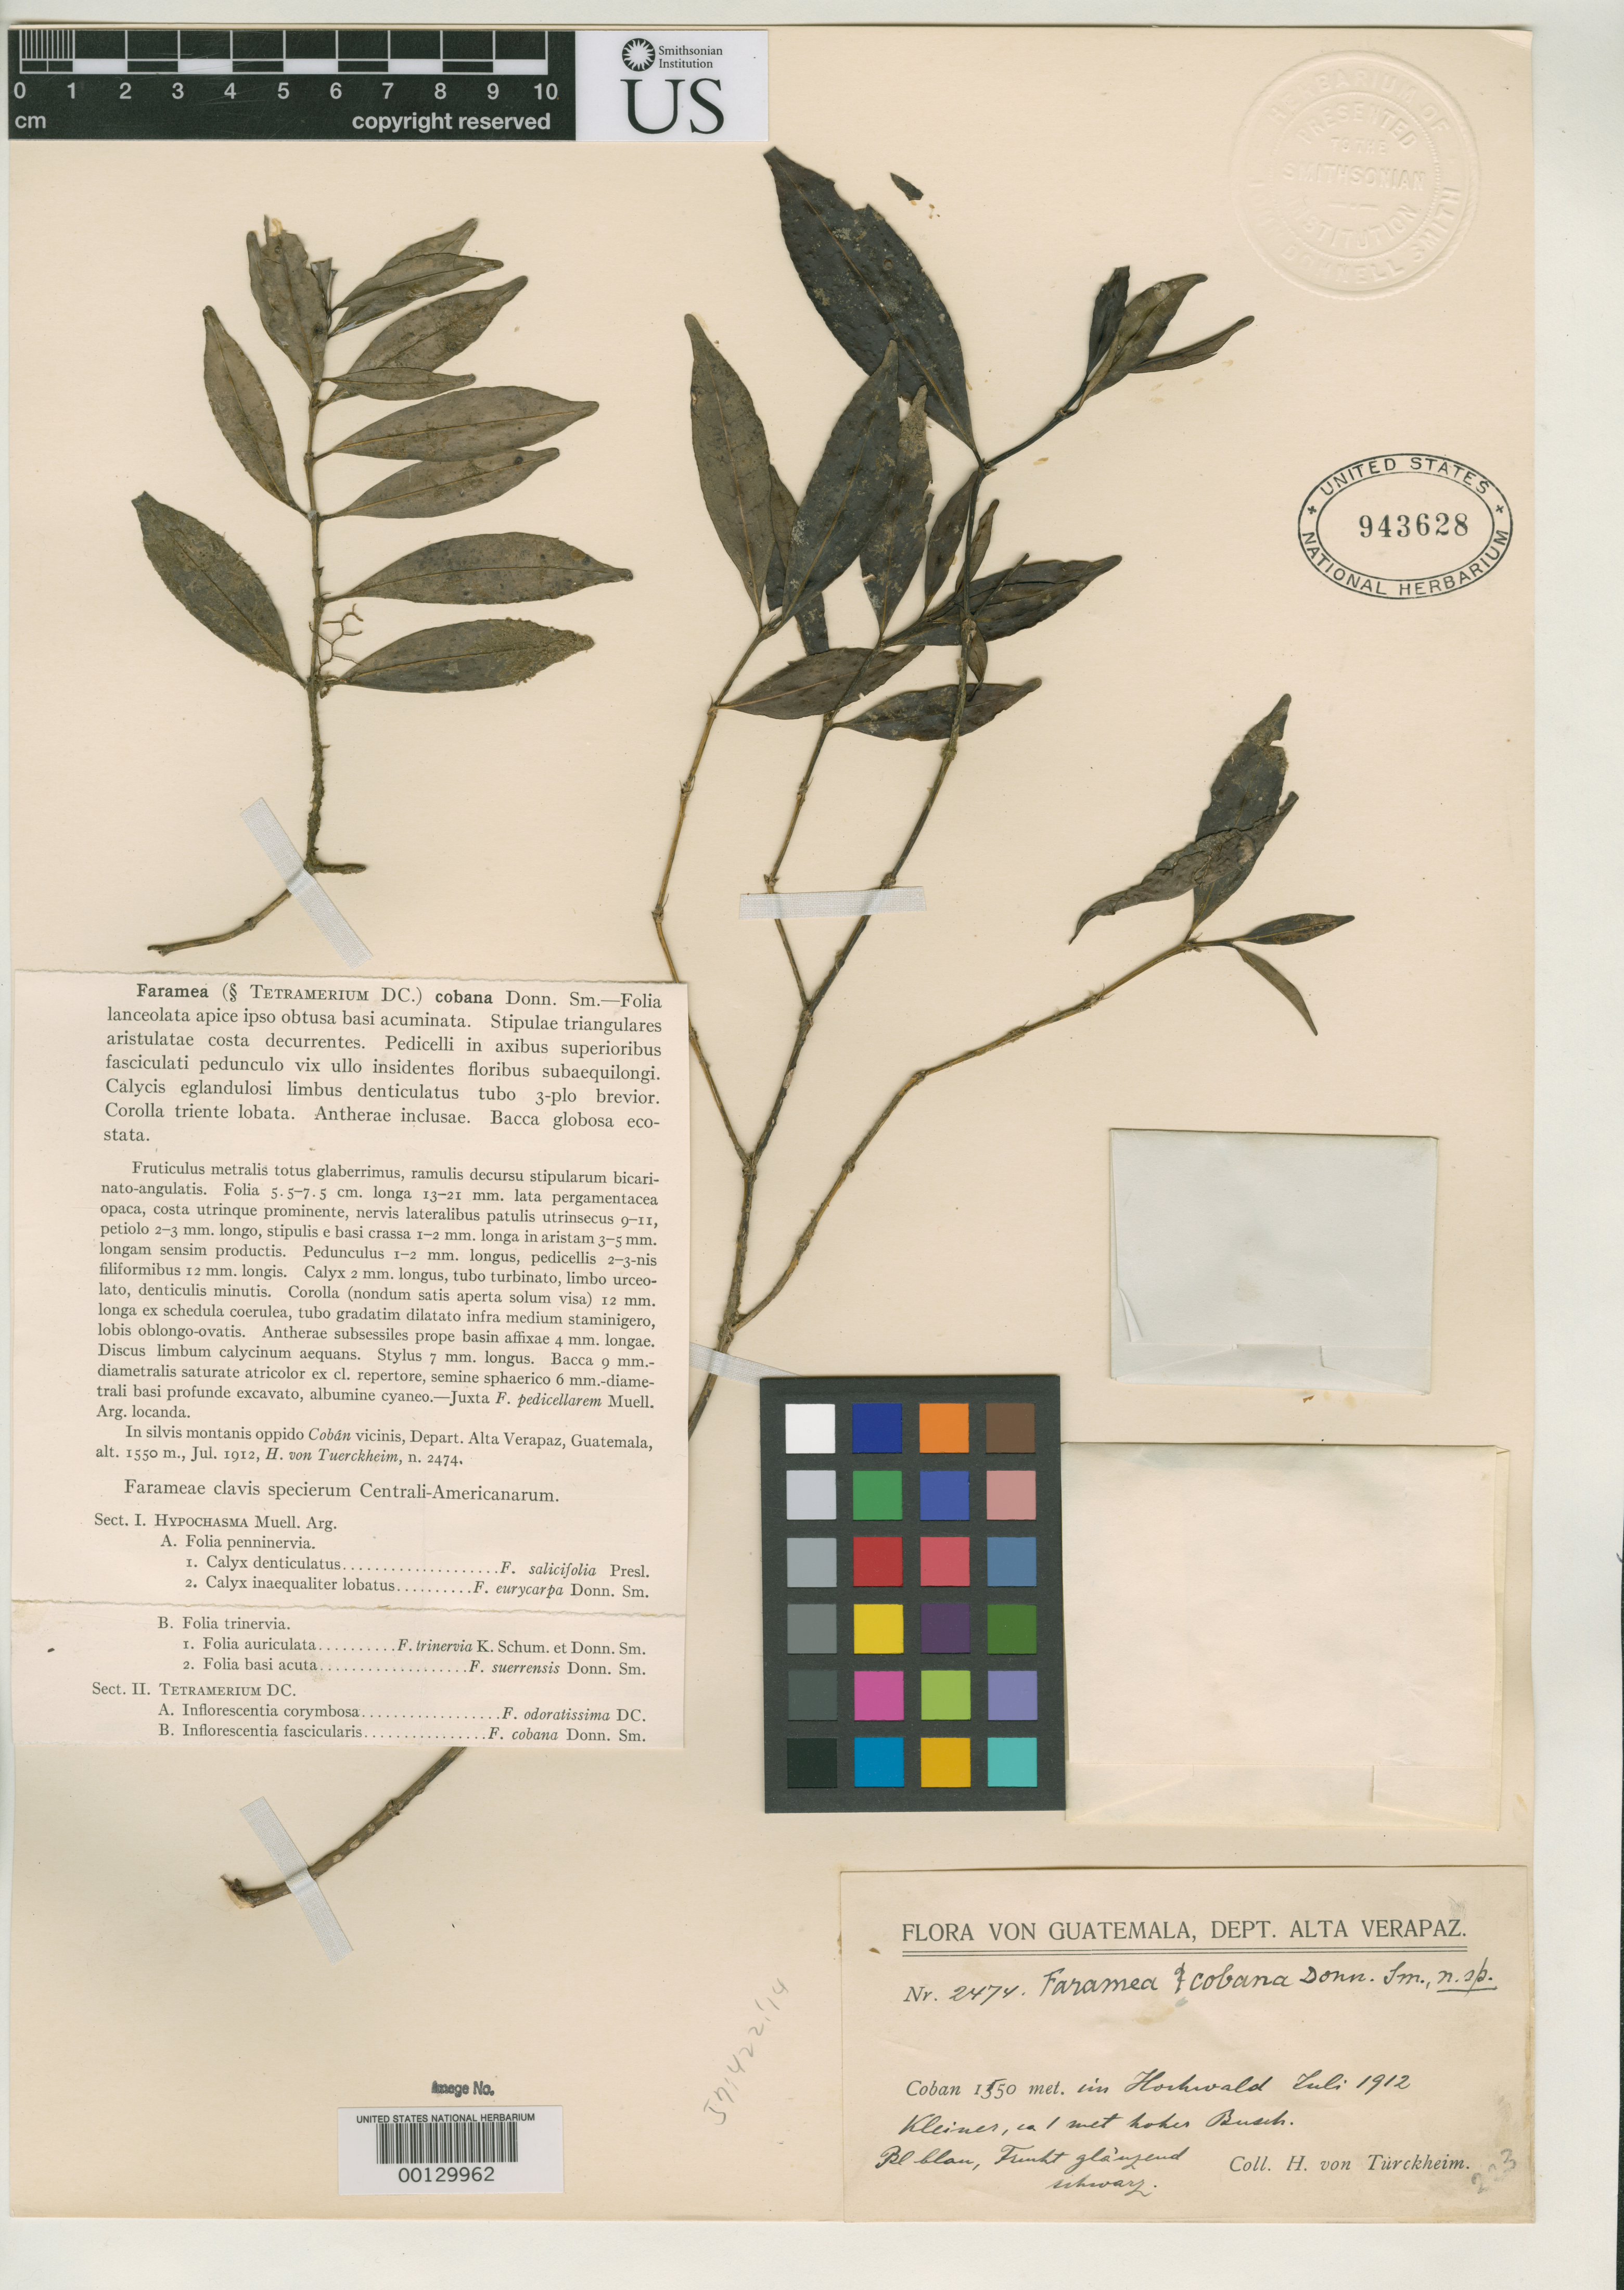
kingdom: Plantae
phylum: Tracheophyta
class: Magnoliopsida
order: Gentianales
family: Rubiaceae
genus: Faramea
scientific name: Faramea cobana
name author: Donn. Sm.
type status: Type Collection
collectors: H. von Türckheim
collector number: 2474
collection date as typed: Jul 1912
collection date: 1912-07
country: Guatemala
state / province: Alta Verapaz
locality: Cobán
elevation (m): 1550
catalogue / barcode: US 943628